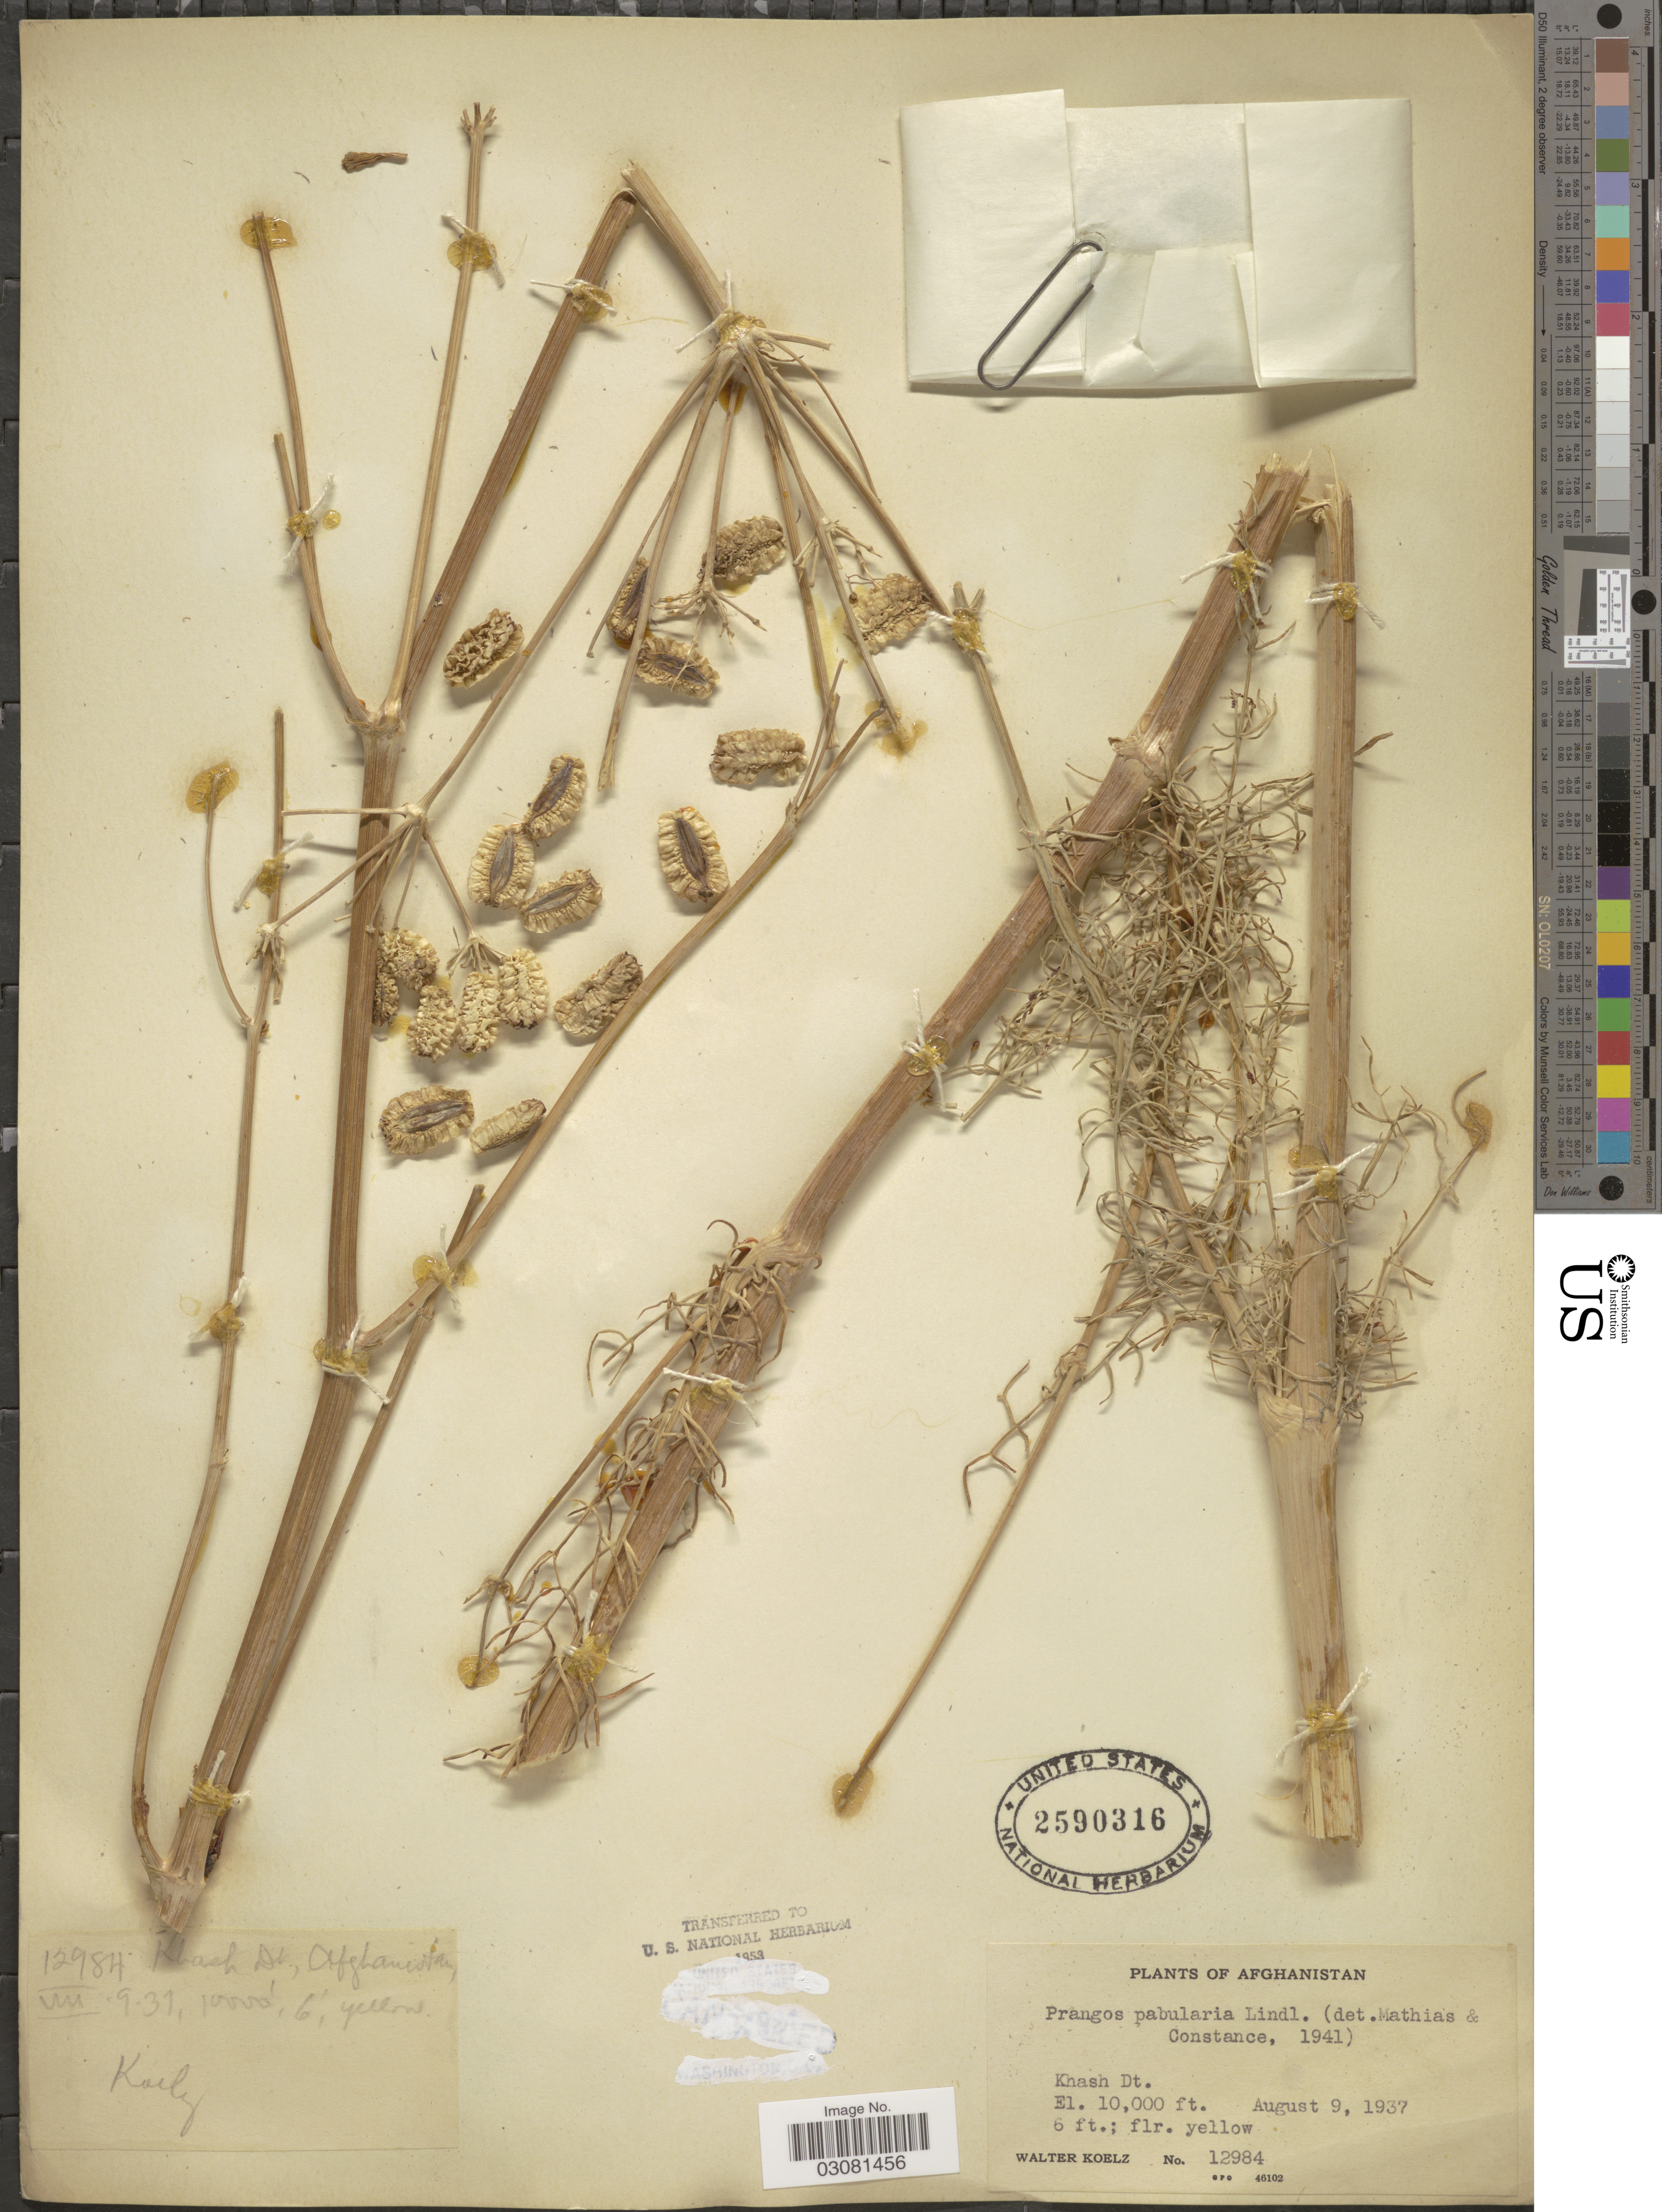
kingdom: Plantae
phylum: Tracheophyta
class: Magnoliopsida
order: Apiales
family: Apiaceae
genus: Prangos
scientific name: Prangos pabularia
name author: Lindl.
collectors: W. N. Koelz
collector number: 12984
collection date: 1937-08-09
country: Afghanistan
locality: Khash Dt.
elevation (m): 3048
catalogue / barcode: US 2590316